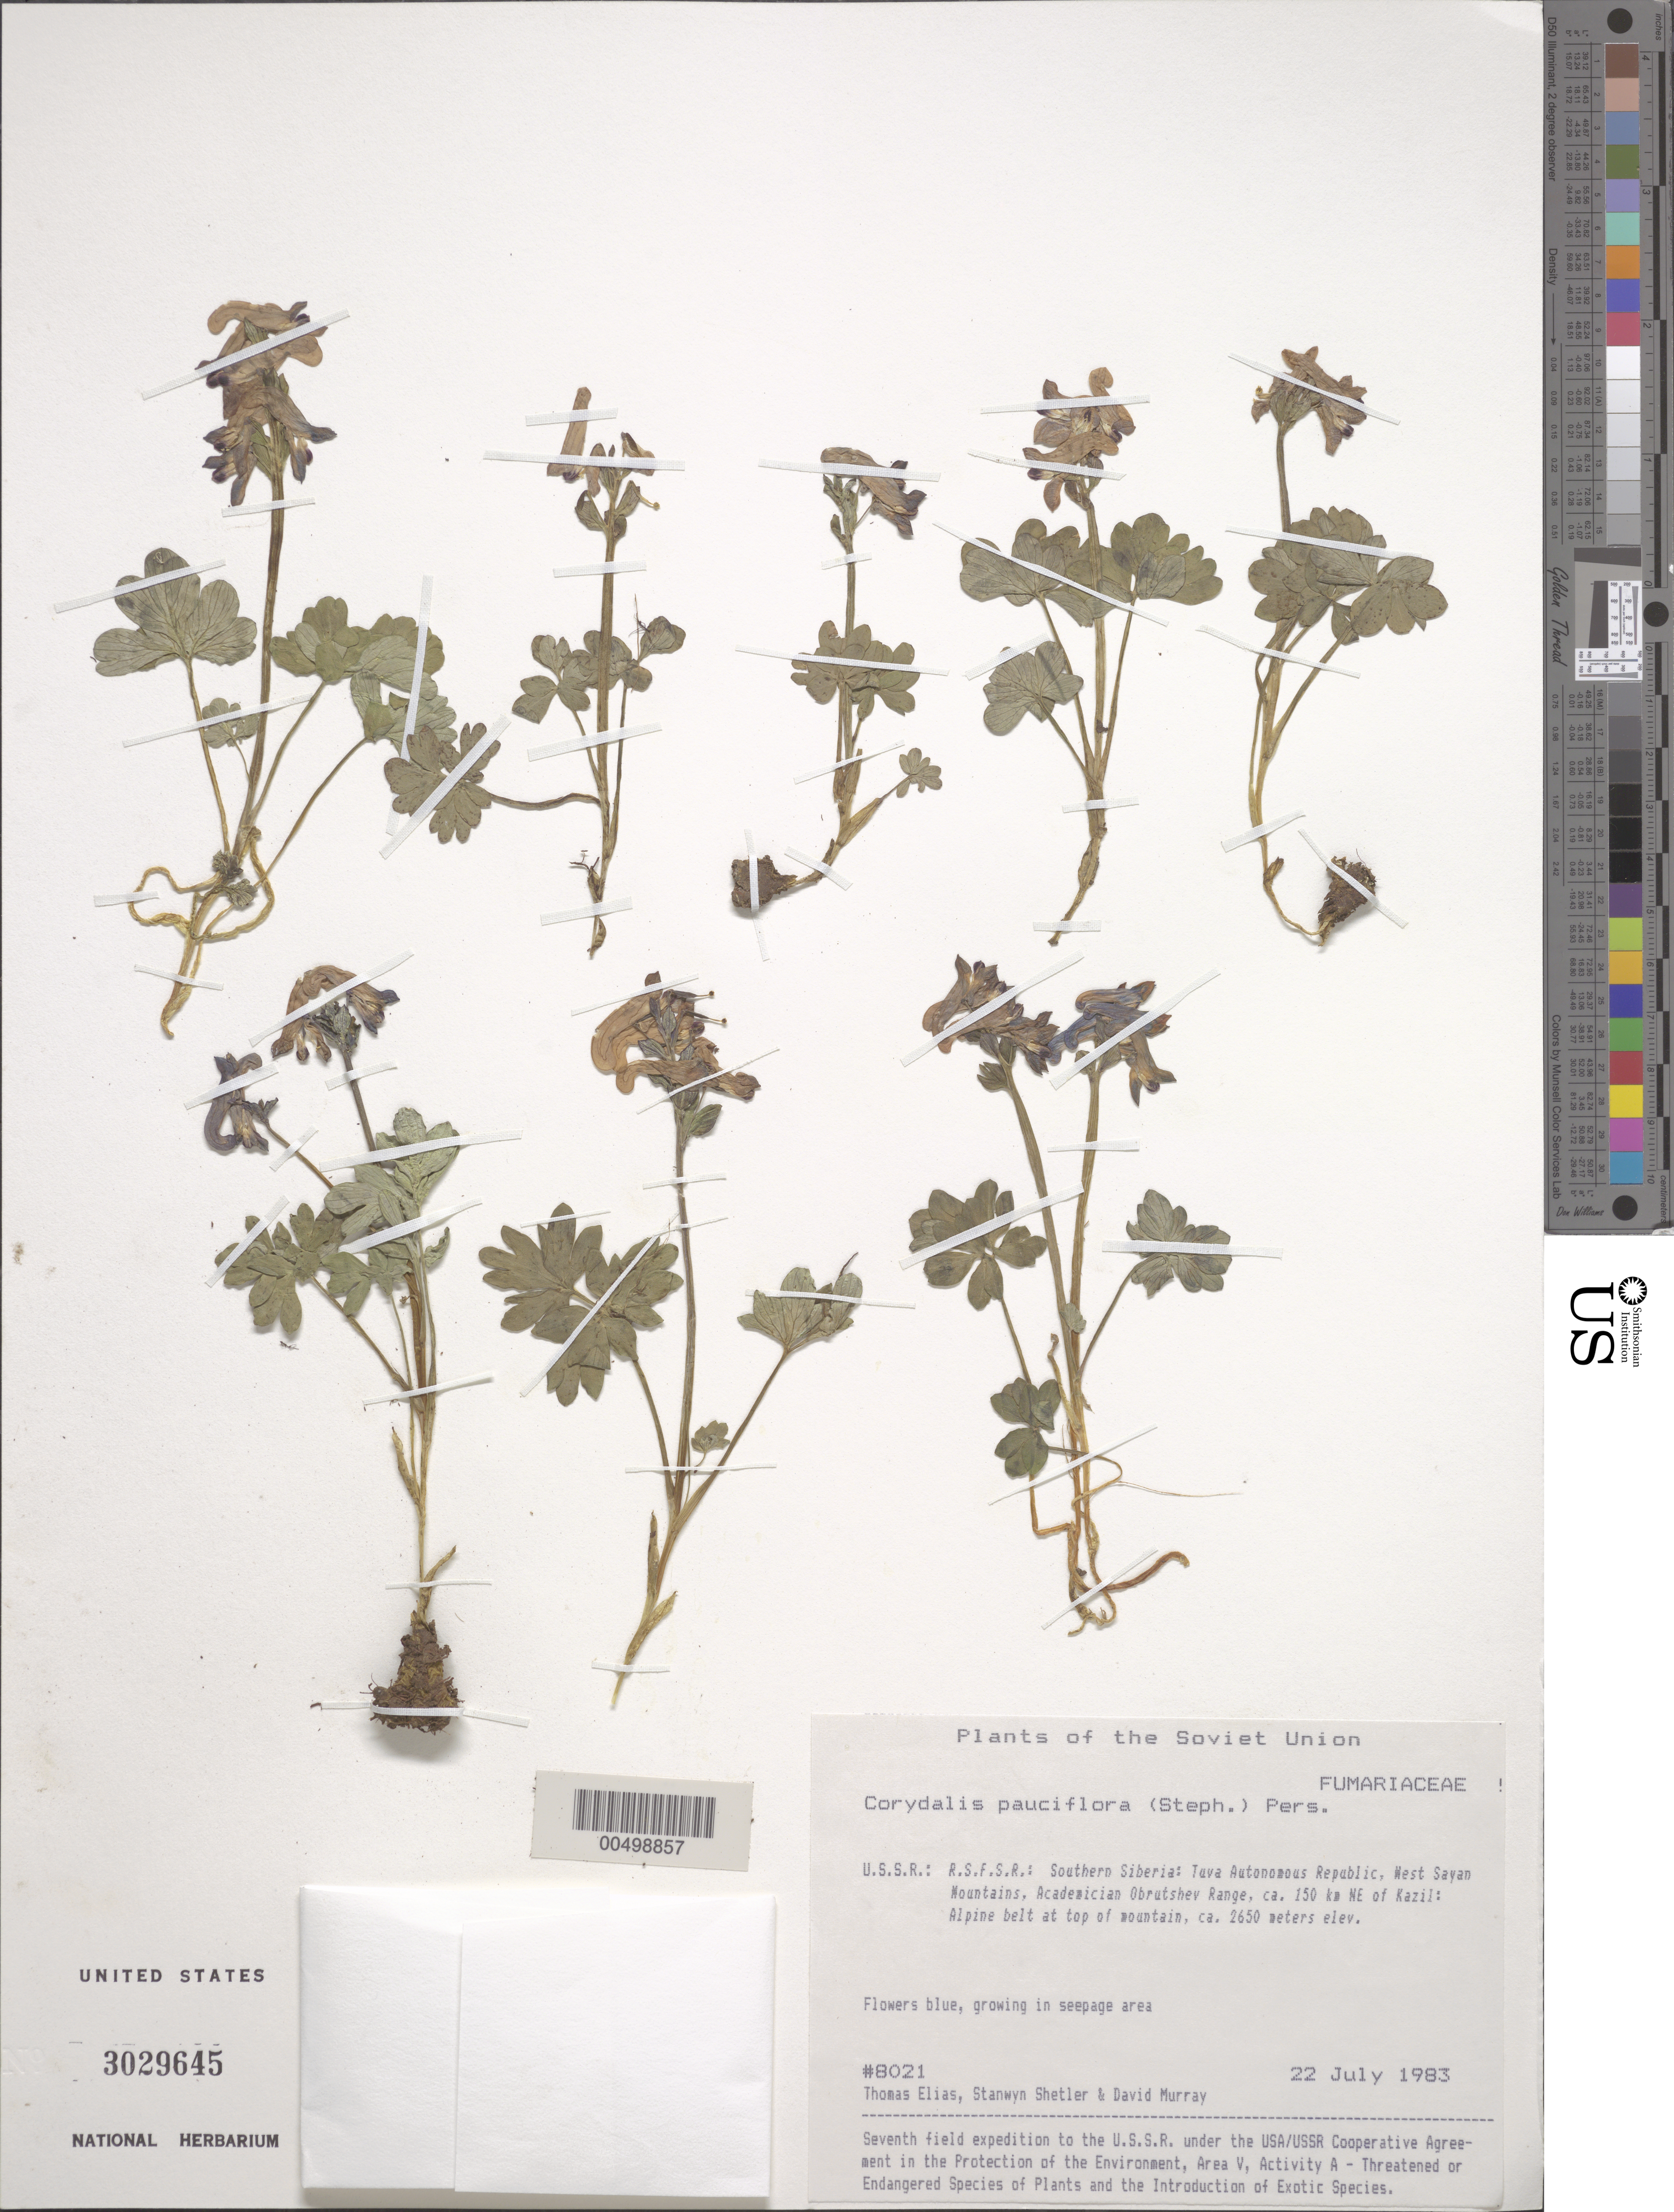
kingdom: Plantae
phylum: Tracheophyta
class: Magnoliopsida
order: Ranunculales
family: Papaveraceae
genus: Corydalis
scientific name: Corydalis pauciflora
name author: (Stephan) Pers.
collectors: T. Elias, S. Shetler & D. F. Murray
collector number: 8021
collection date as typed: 22 Jul 1983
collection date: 1983-07-22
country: Russian Federation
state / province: Tuva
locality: West Sayan Mountains, Academician Obrutshev Range, ca. 150 km NE of Kazil [Kyzyl]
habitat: alpine belt at top of mountain, growing in seepage area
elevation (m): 2650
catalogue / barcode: US 3029645